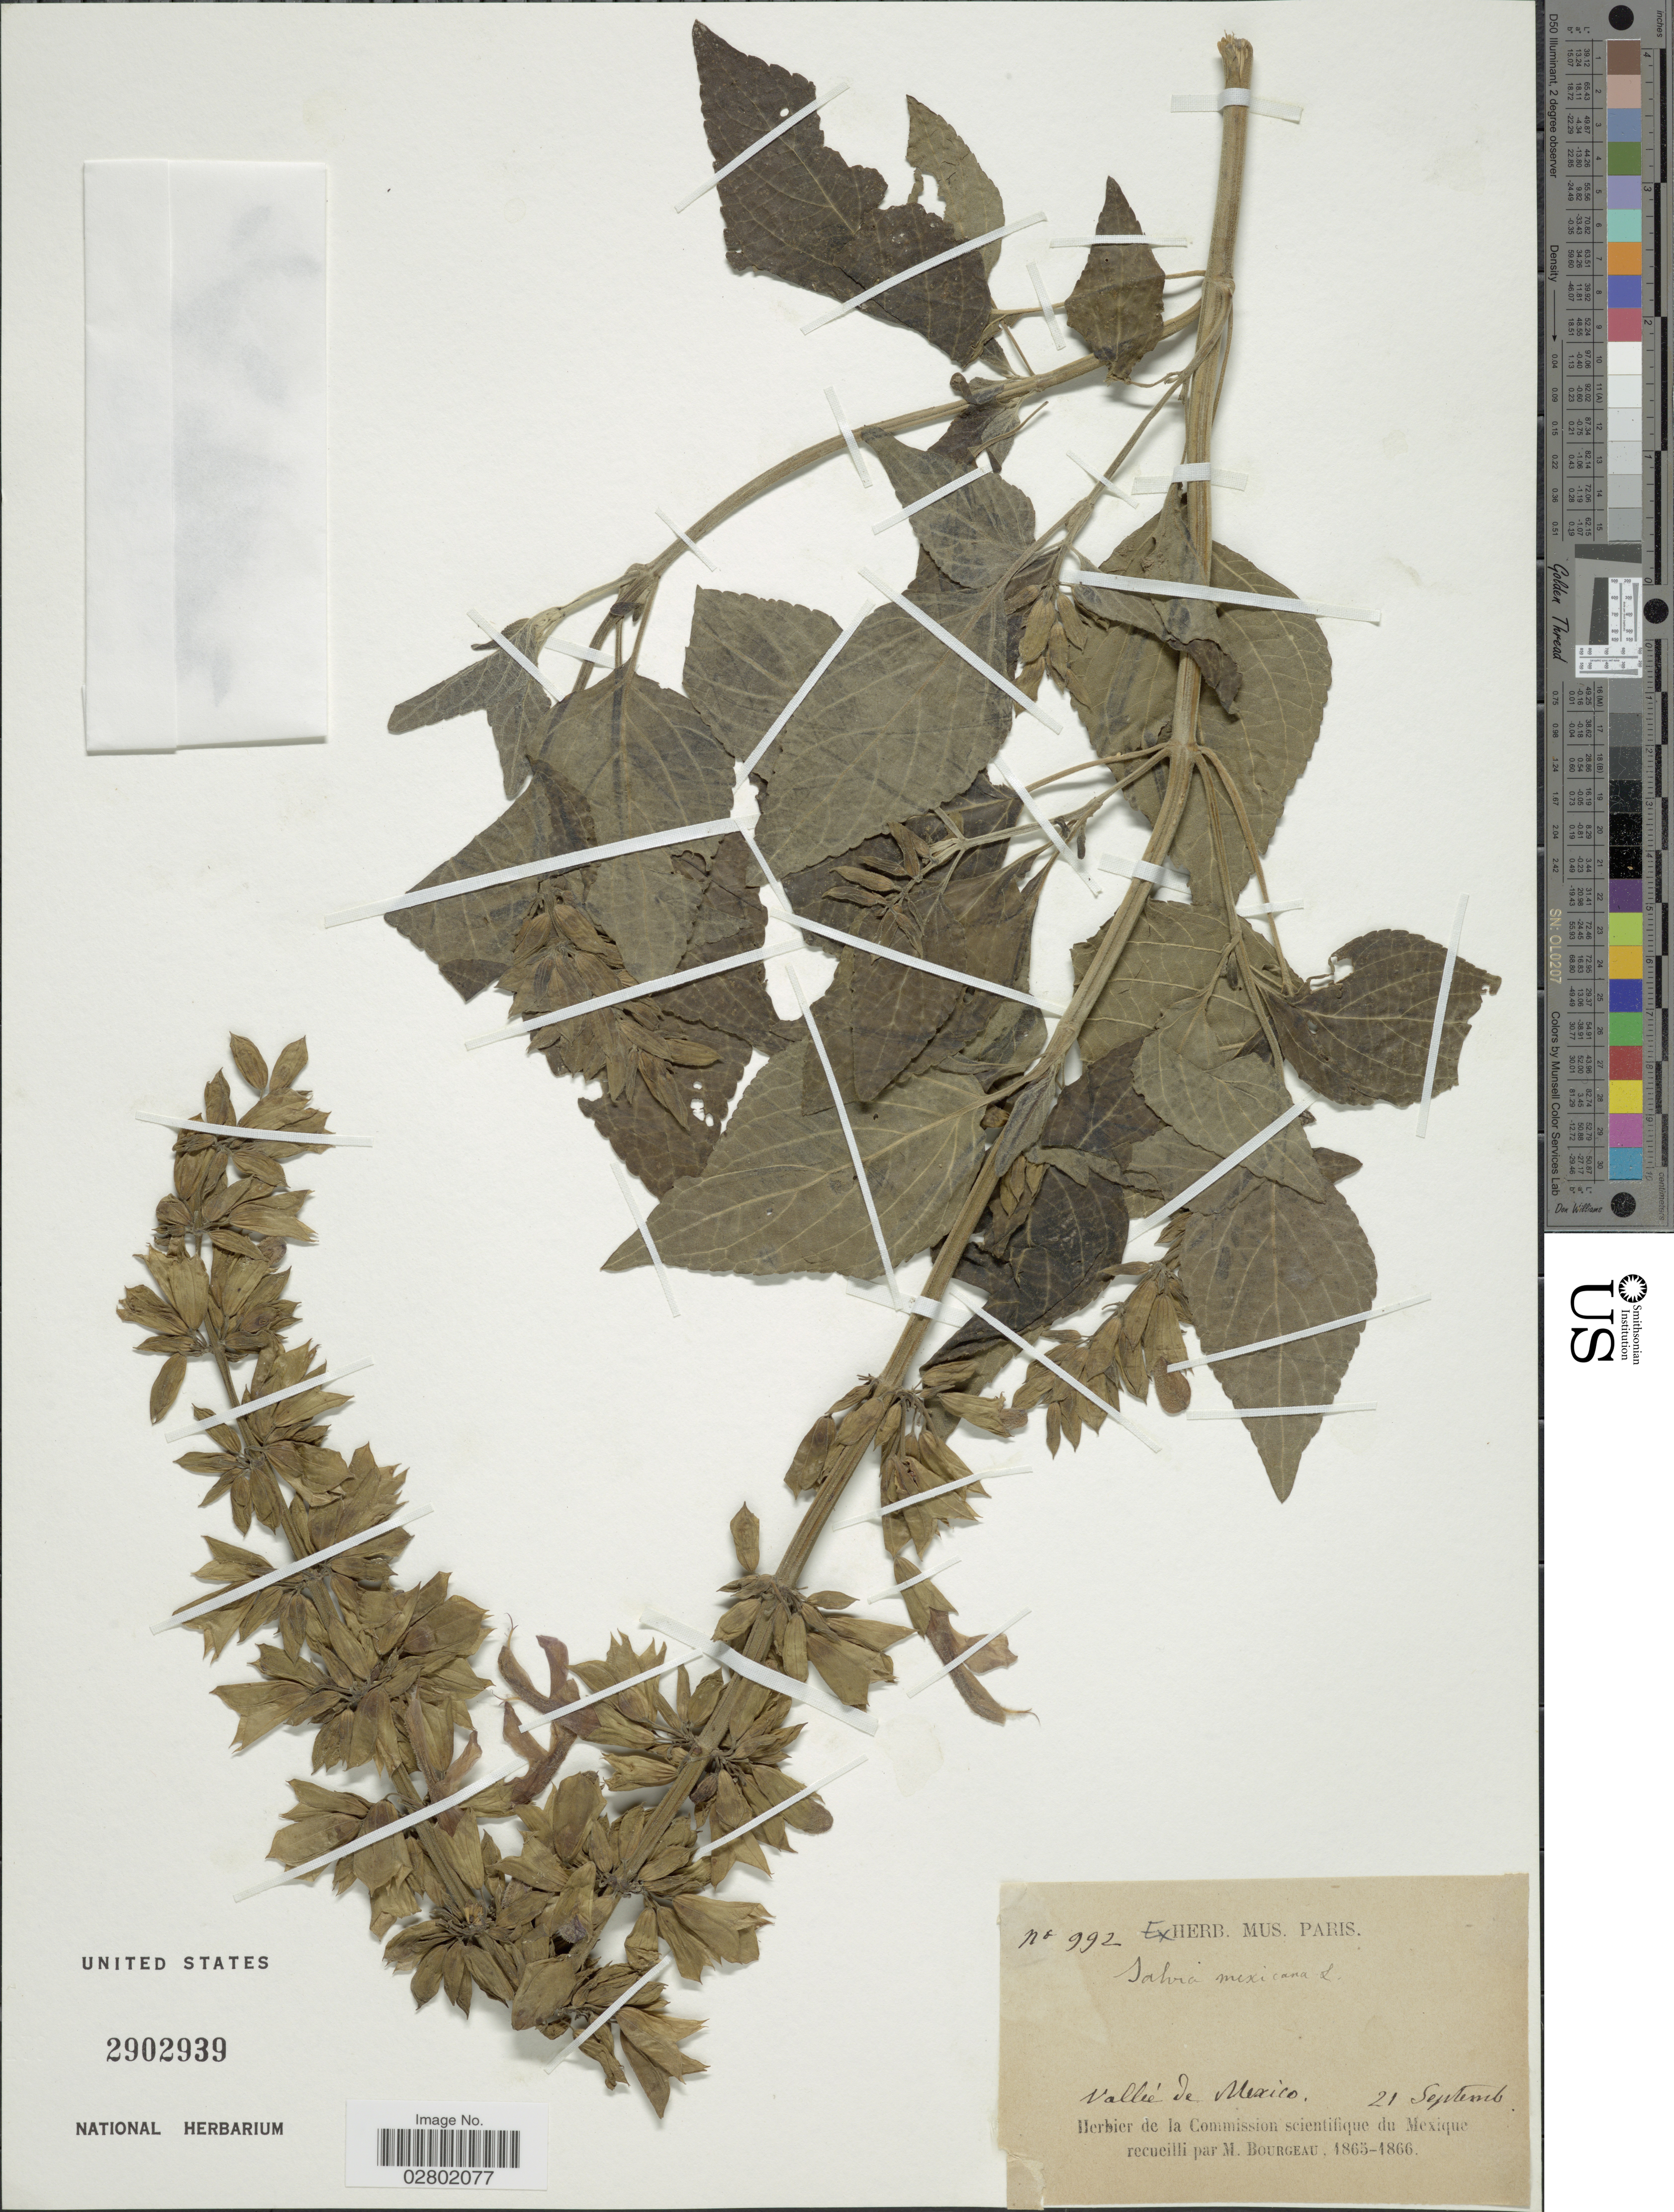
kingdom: Plantae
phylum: Tracheophyta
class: Magnoliopsida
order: Lamiales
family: Lamiaceae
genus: Salvia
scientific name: Salvia mexicana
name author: L.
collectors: M. Bourgeau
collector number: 992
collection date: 1865-09-21/1866-09-21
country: Mexico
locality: Vallée de Mexico.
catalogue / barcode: US 2902939